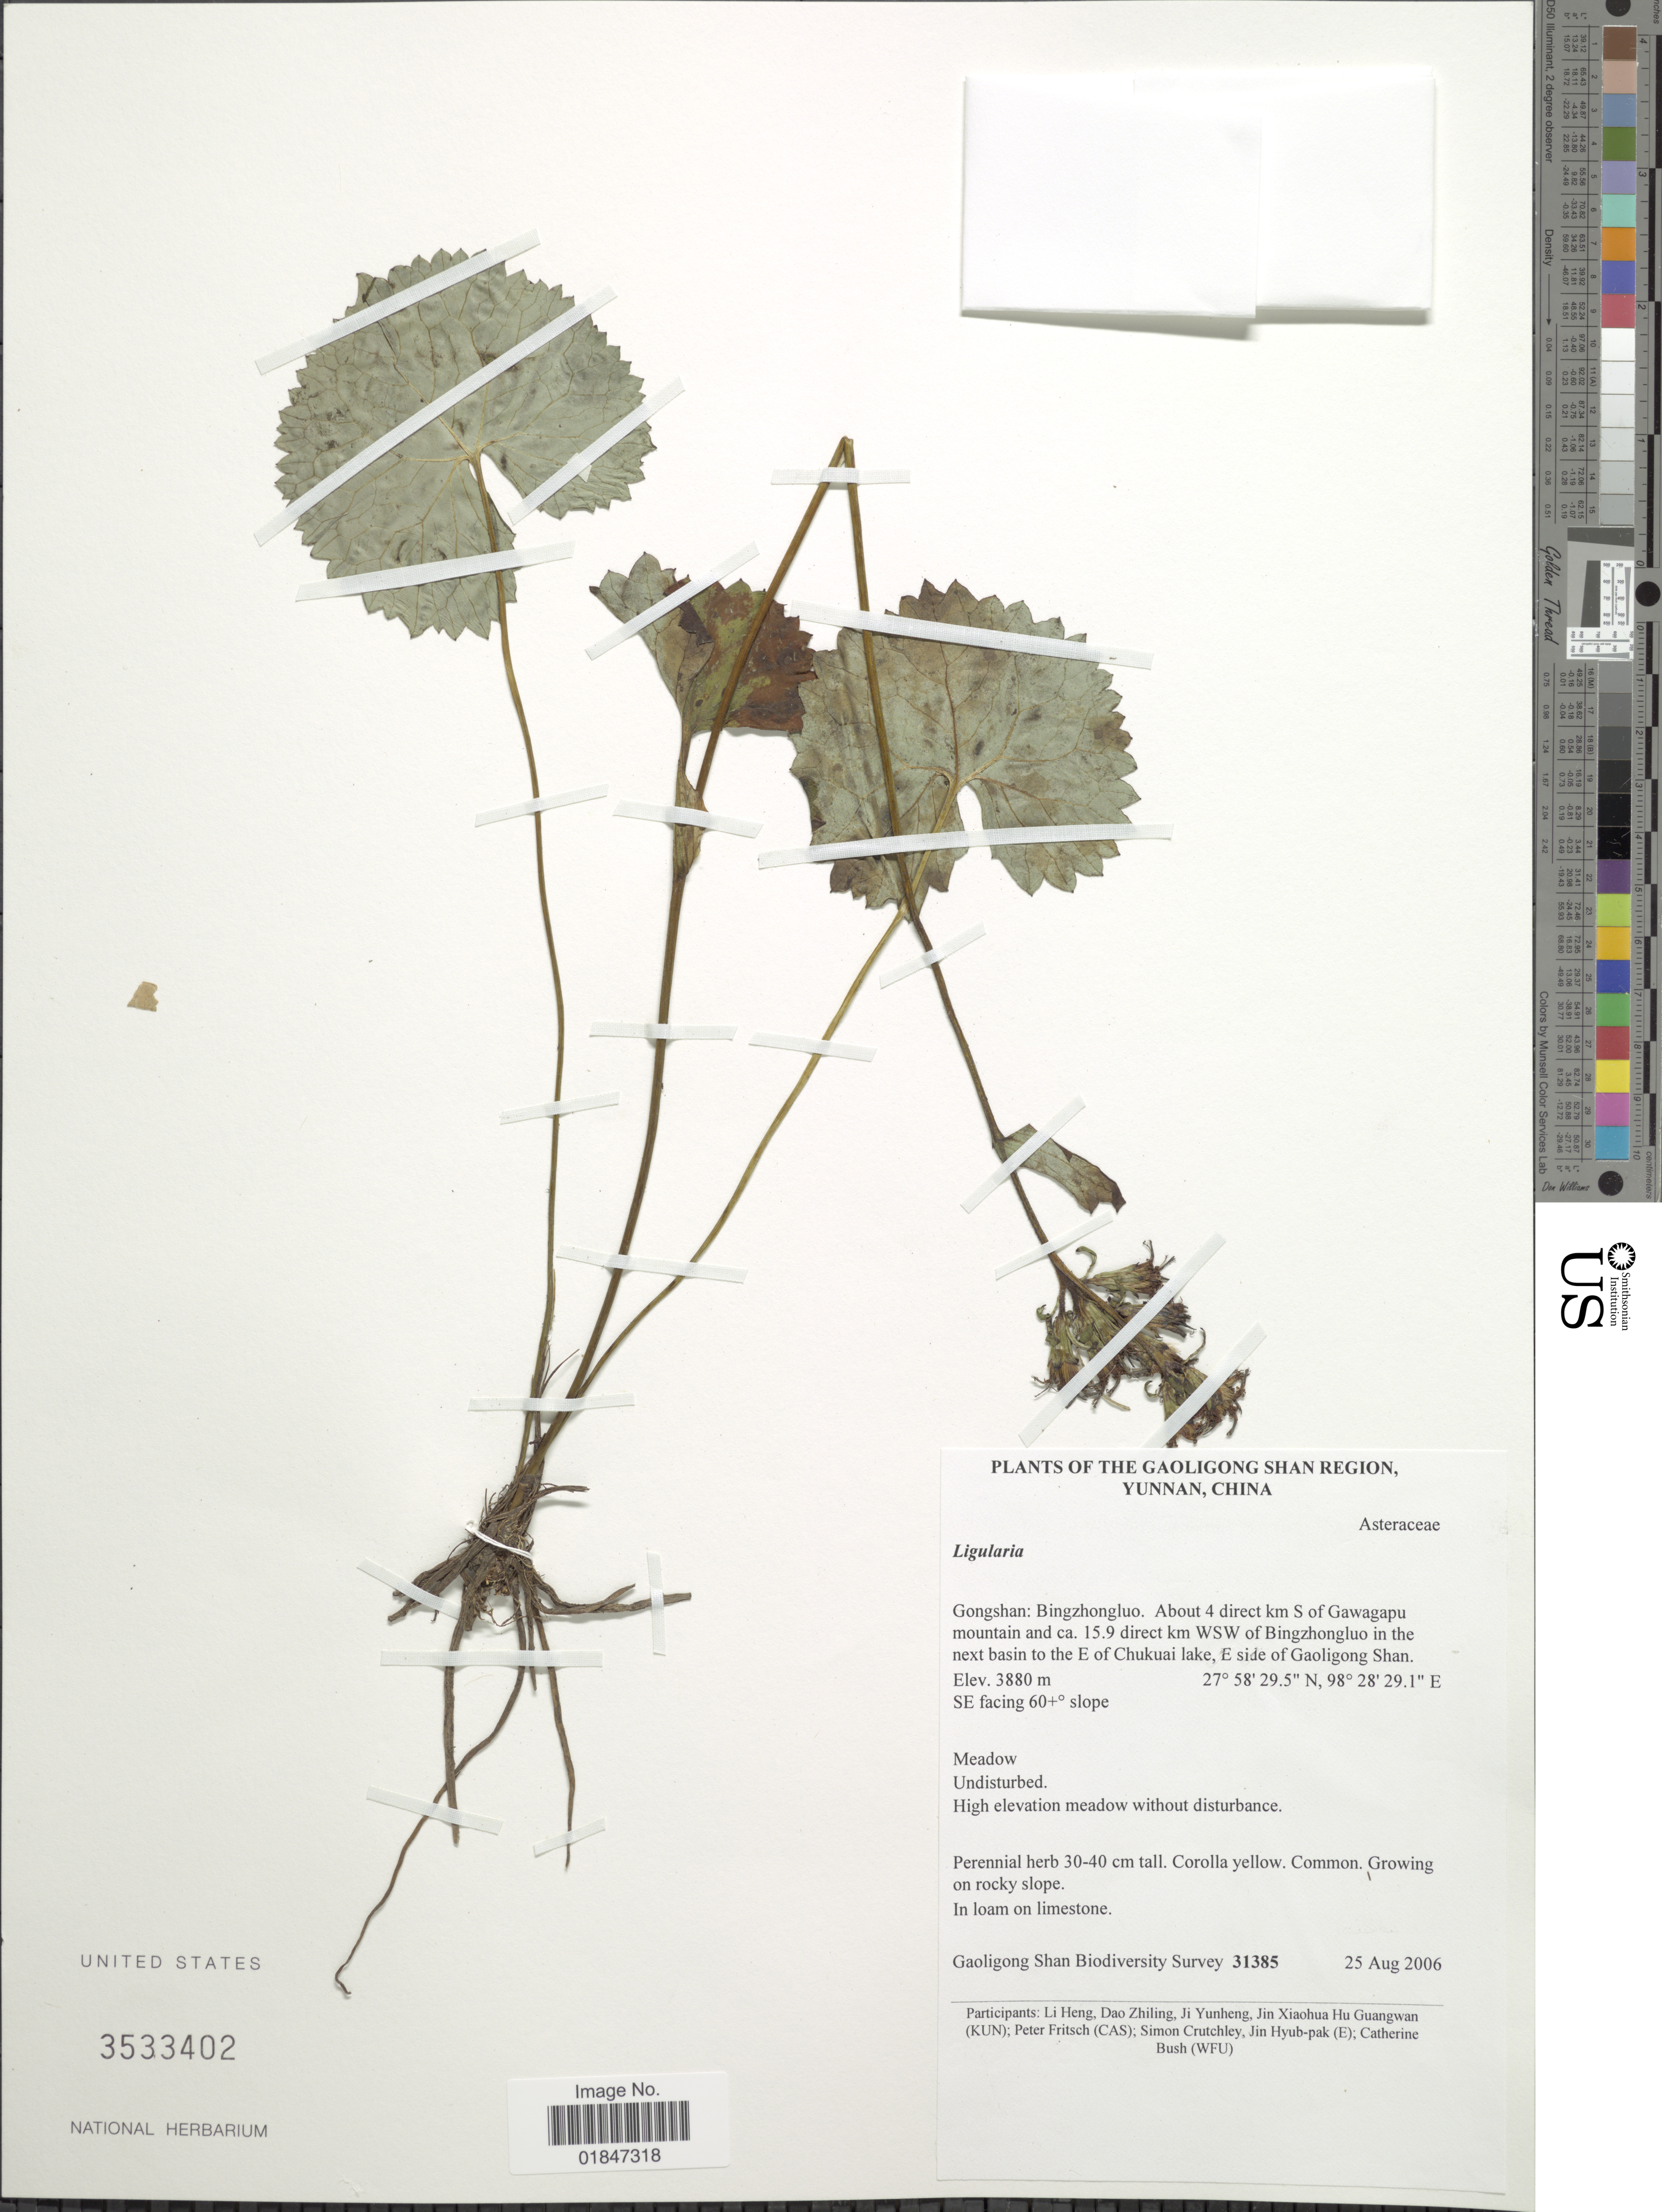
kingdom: Plantae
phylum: Tracheophyta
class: Magnoliopsida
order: Asterales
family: Asteraceae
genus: Ligularia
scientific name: Ligularia lamarum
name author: (Diels) C.C. Chang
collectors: Gaoligong Shan Biodiversity Survey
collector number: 31385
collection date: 2006-08-25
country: China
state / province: Yunnan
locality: The Gaoligong Shan Region, Yunnan, China. Gongshan: Bingzhongluo. About 4 direct km S of Gawagapu mountain and ca. 15.9 direct km WSW of Bingzhongluo in the next basin to the E of Chukuai lake, E side of Gaoligong Shan.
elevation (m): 3880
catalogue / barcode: US 3533402